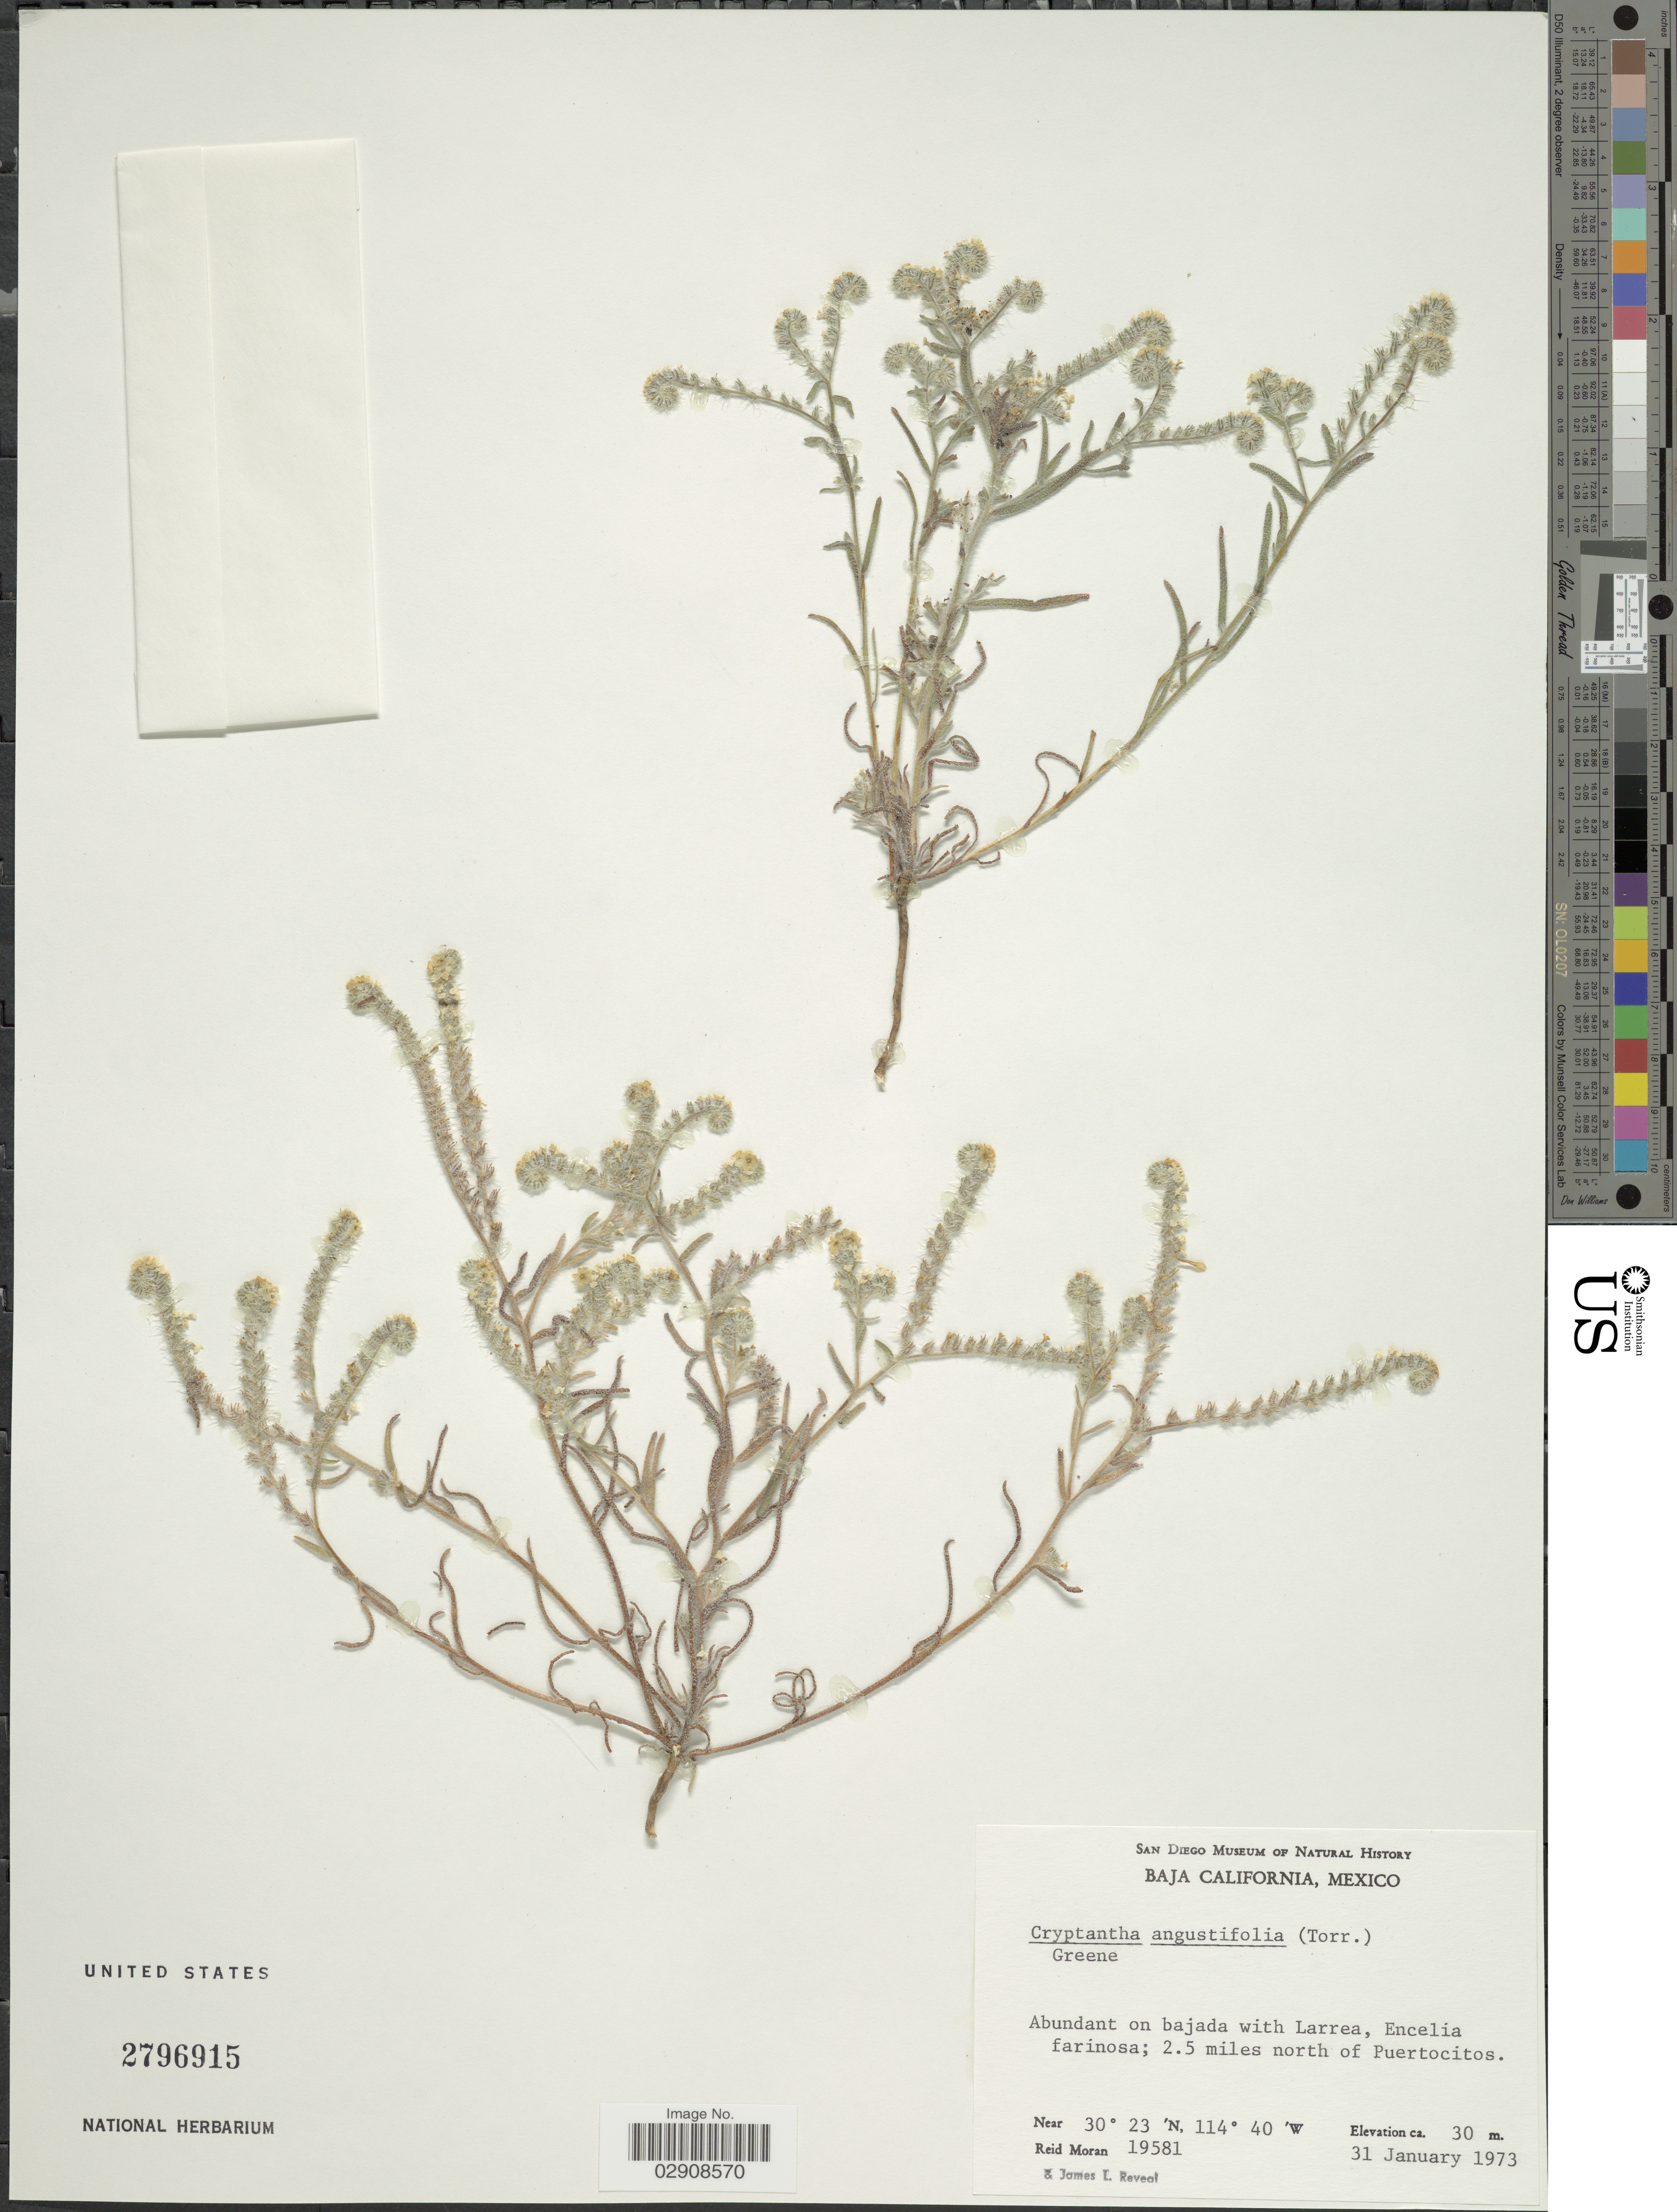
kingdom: Plantae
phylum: Tracheophyta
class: Magnoliopsida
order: Boraginales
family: Boraginaceae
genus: Cryptantha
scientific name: Cryptantha angustifolia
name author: (Torr.) Greene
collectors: R. Moran & J. L. Reveal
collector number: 19581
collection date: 1973-01-31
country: Mexico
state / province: Baja California Norte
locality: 2.5 miles north of Puertocitos.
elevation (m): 30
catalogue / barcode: US 2796915